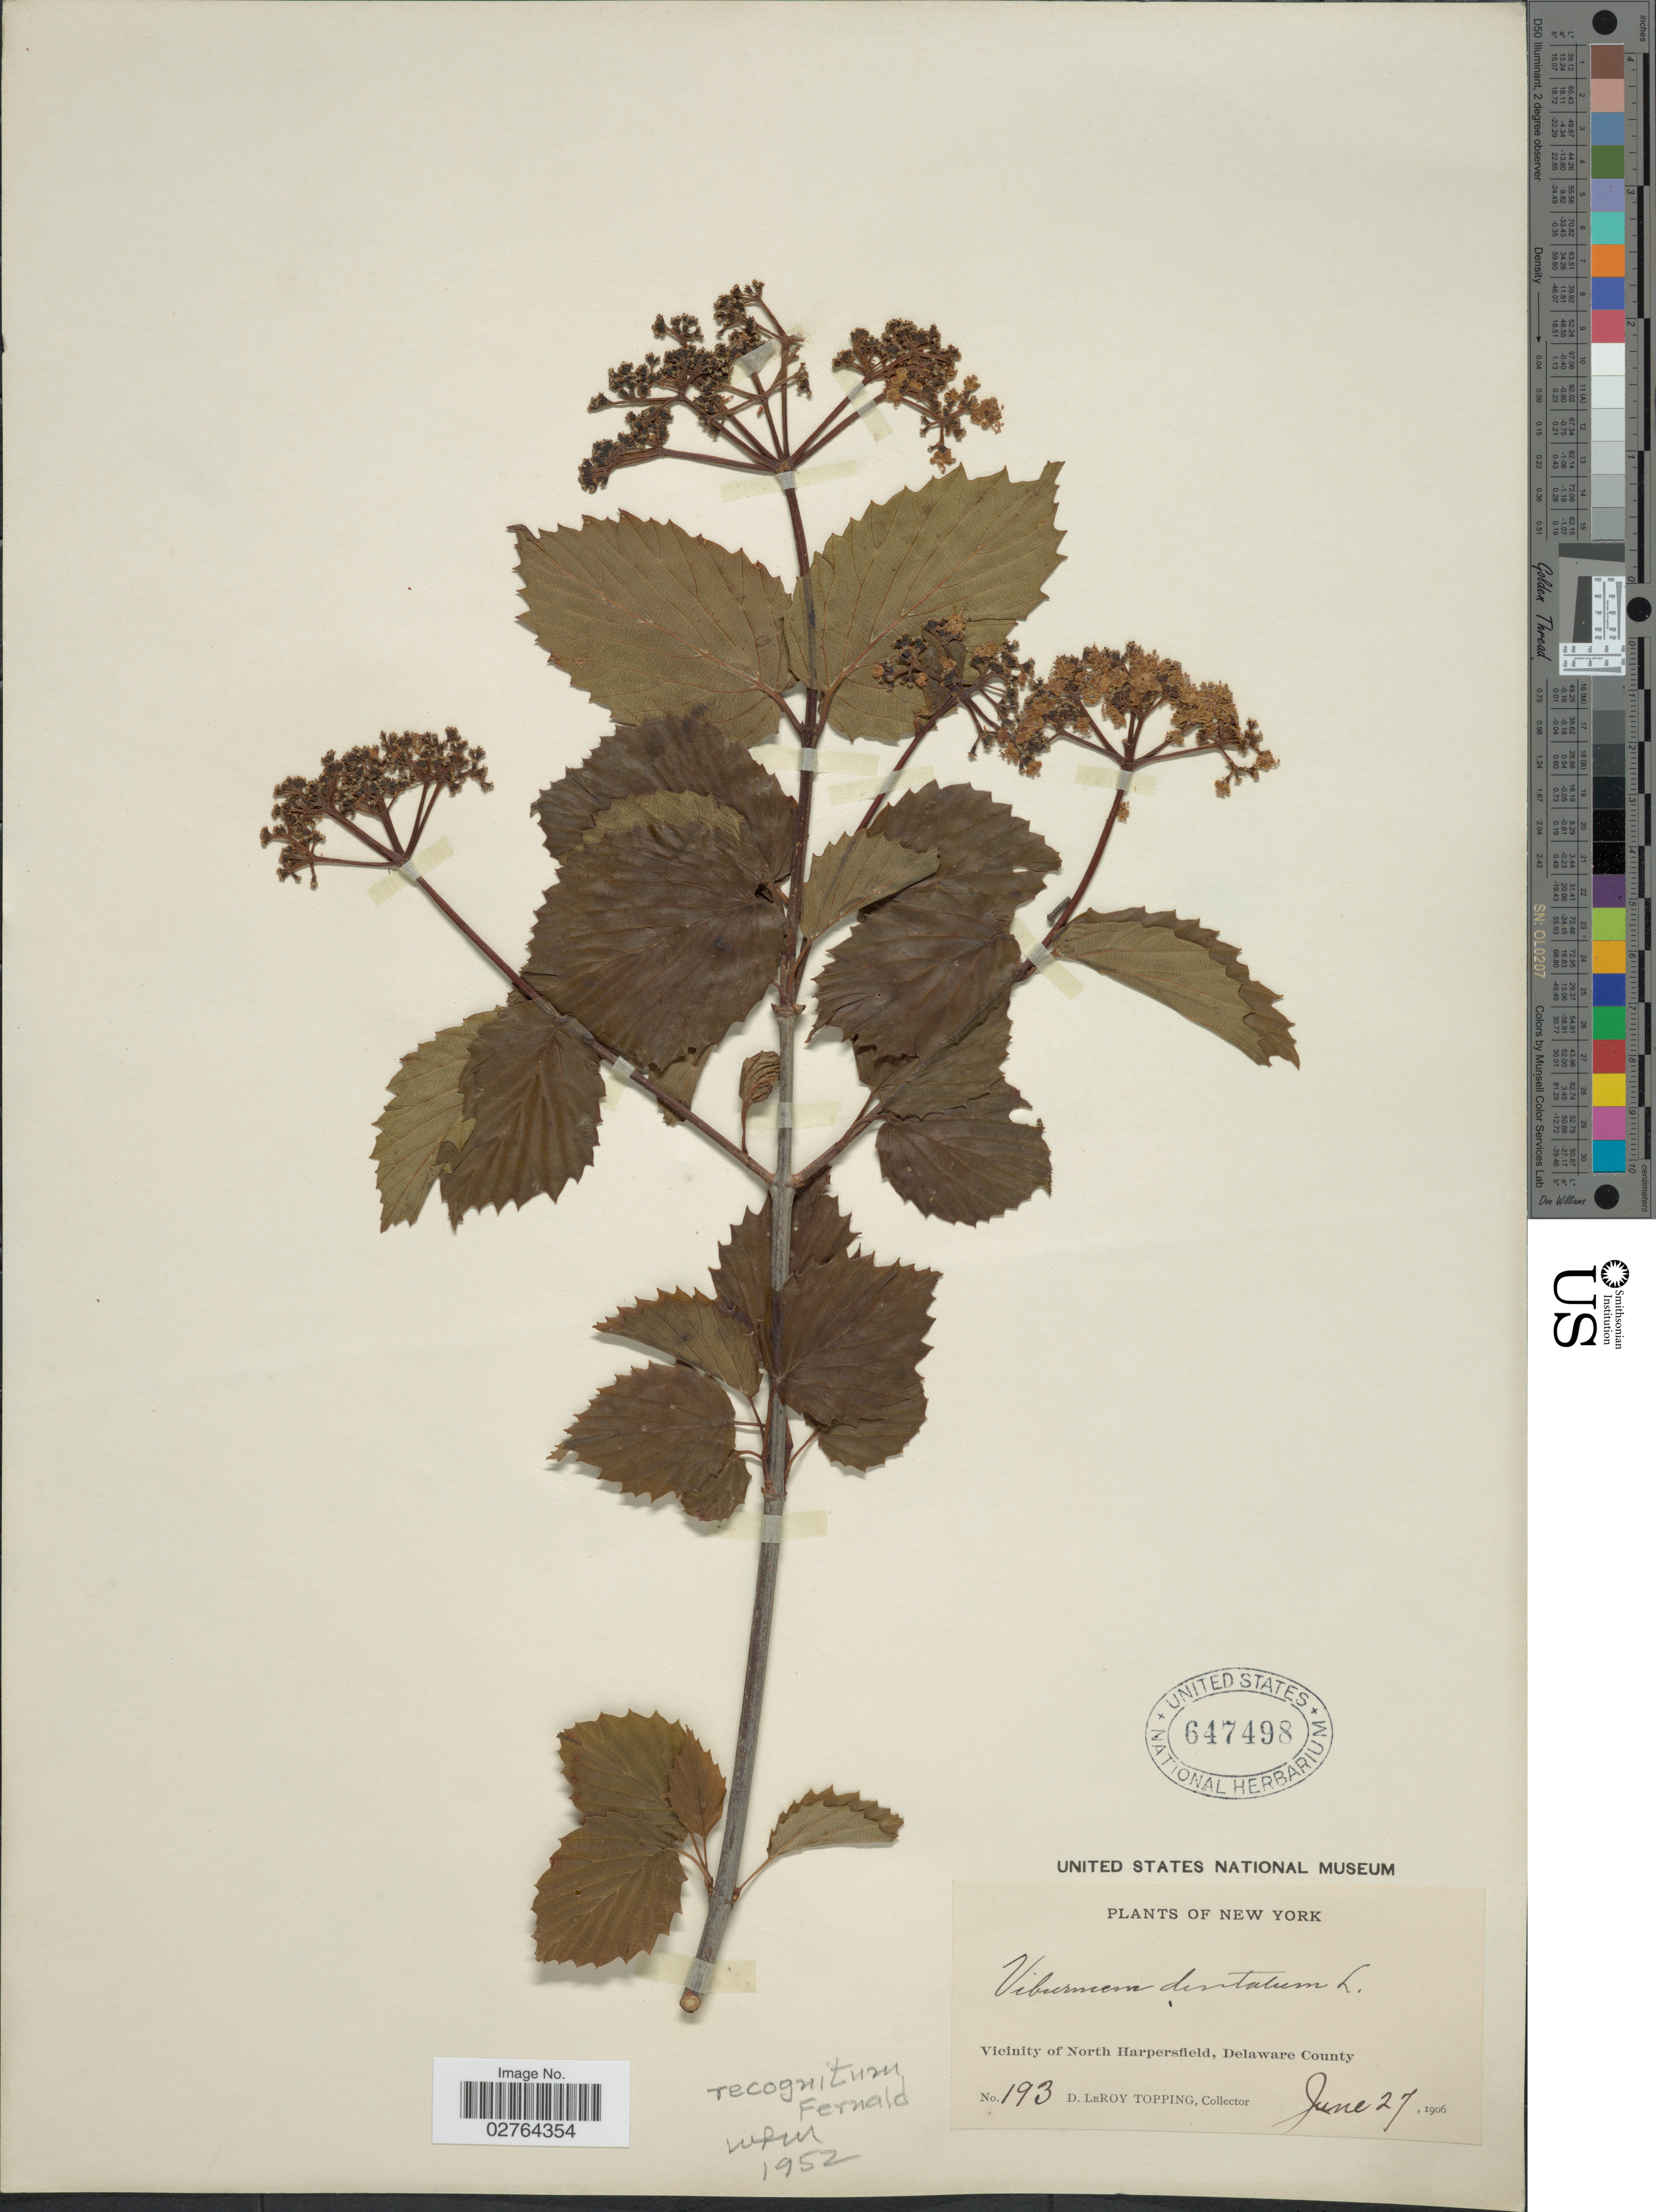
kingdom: Plantae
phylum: Tracheophyta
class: Magnoliopsida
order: Dipsacales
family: Viburnaceae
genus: Viburnum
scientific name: Viburnum recognitum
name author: Fernald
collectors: D. L. Topping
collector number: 193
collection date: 1906-06-27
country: United States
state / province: New York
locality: Vicinity of North Harpersfield, Delaware County.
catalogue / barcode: US 647498